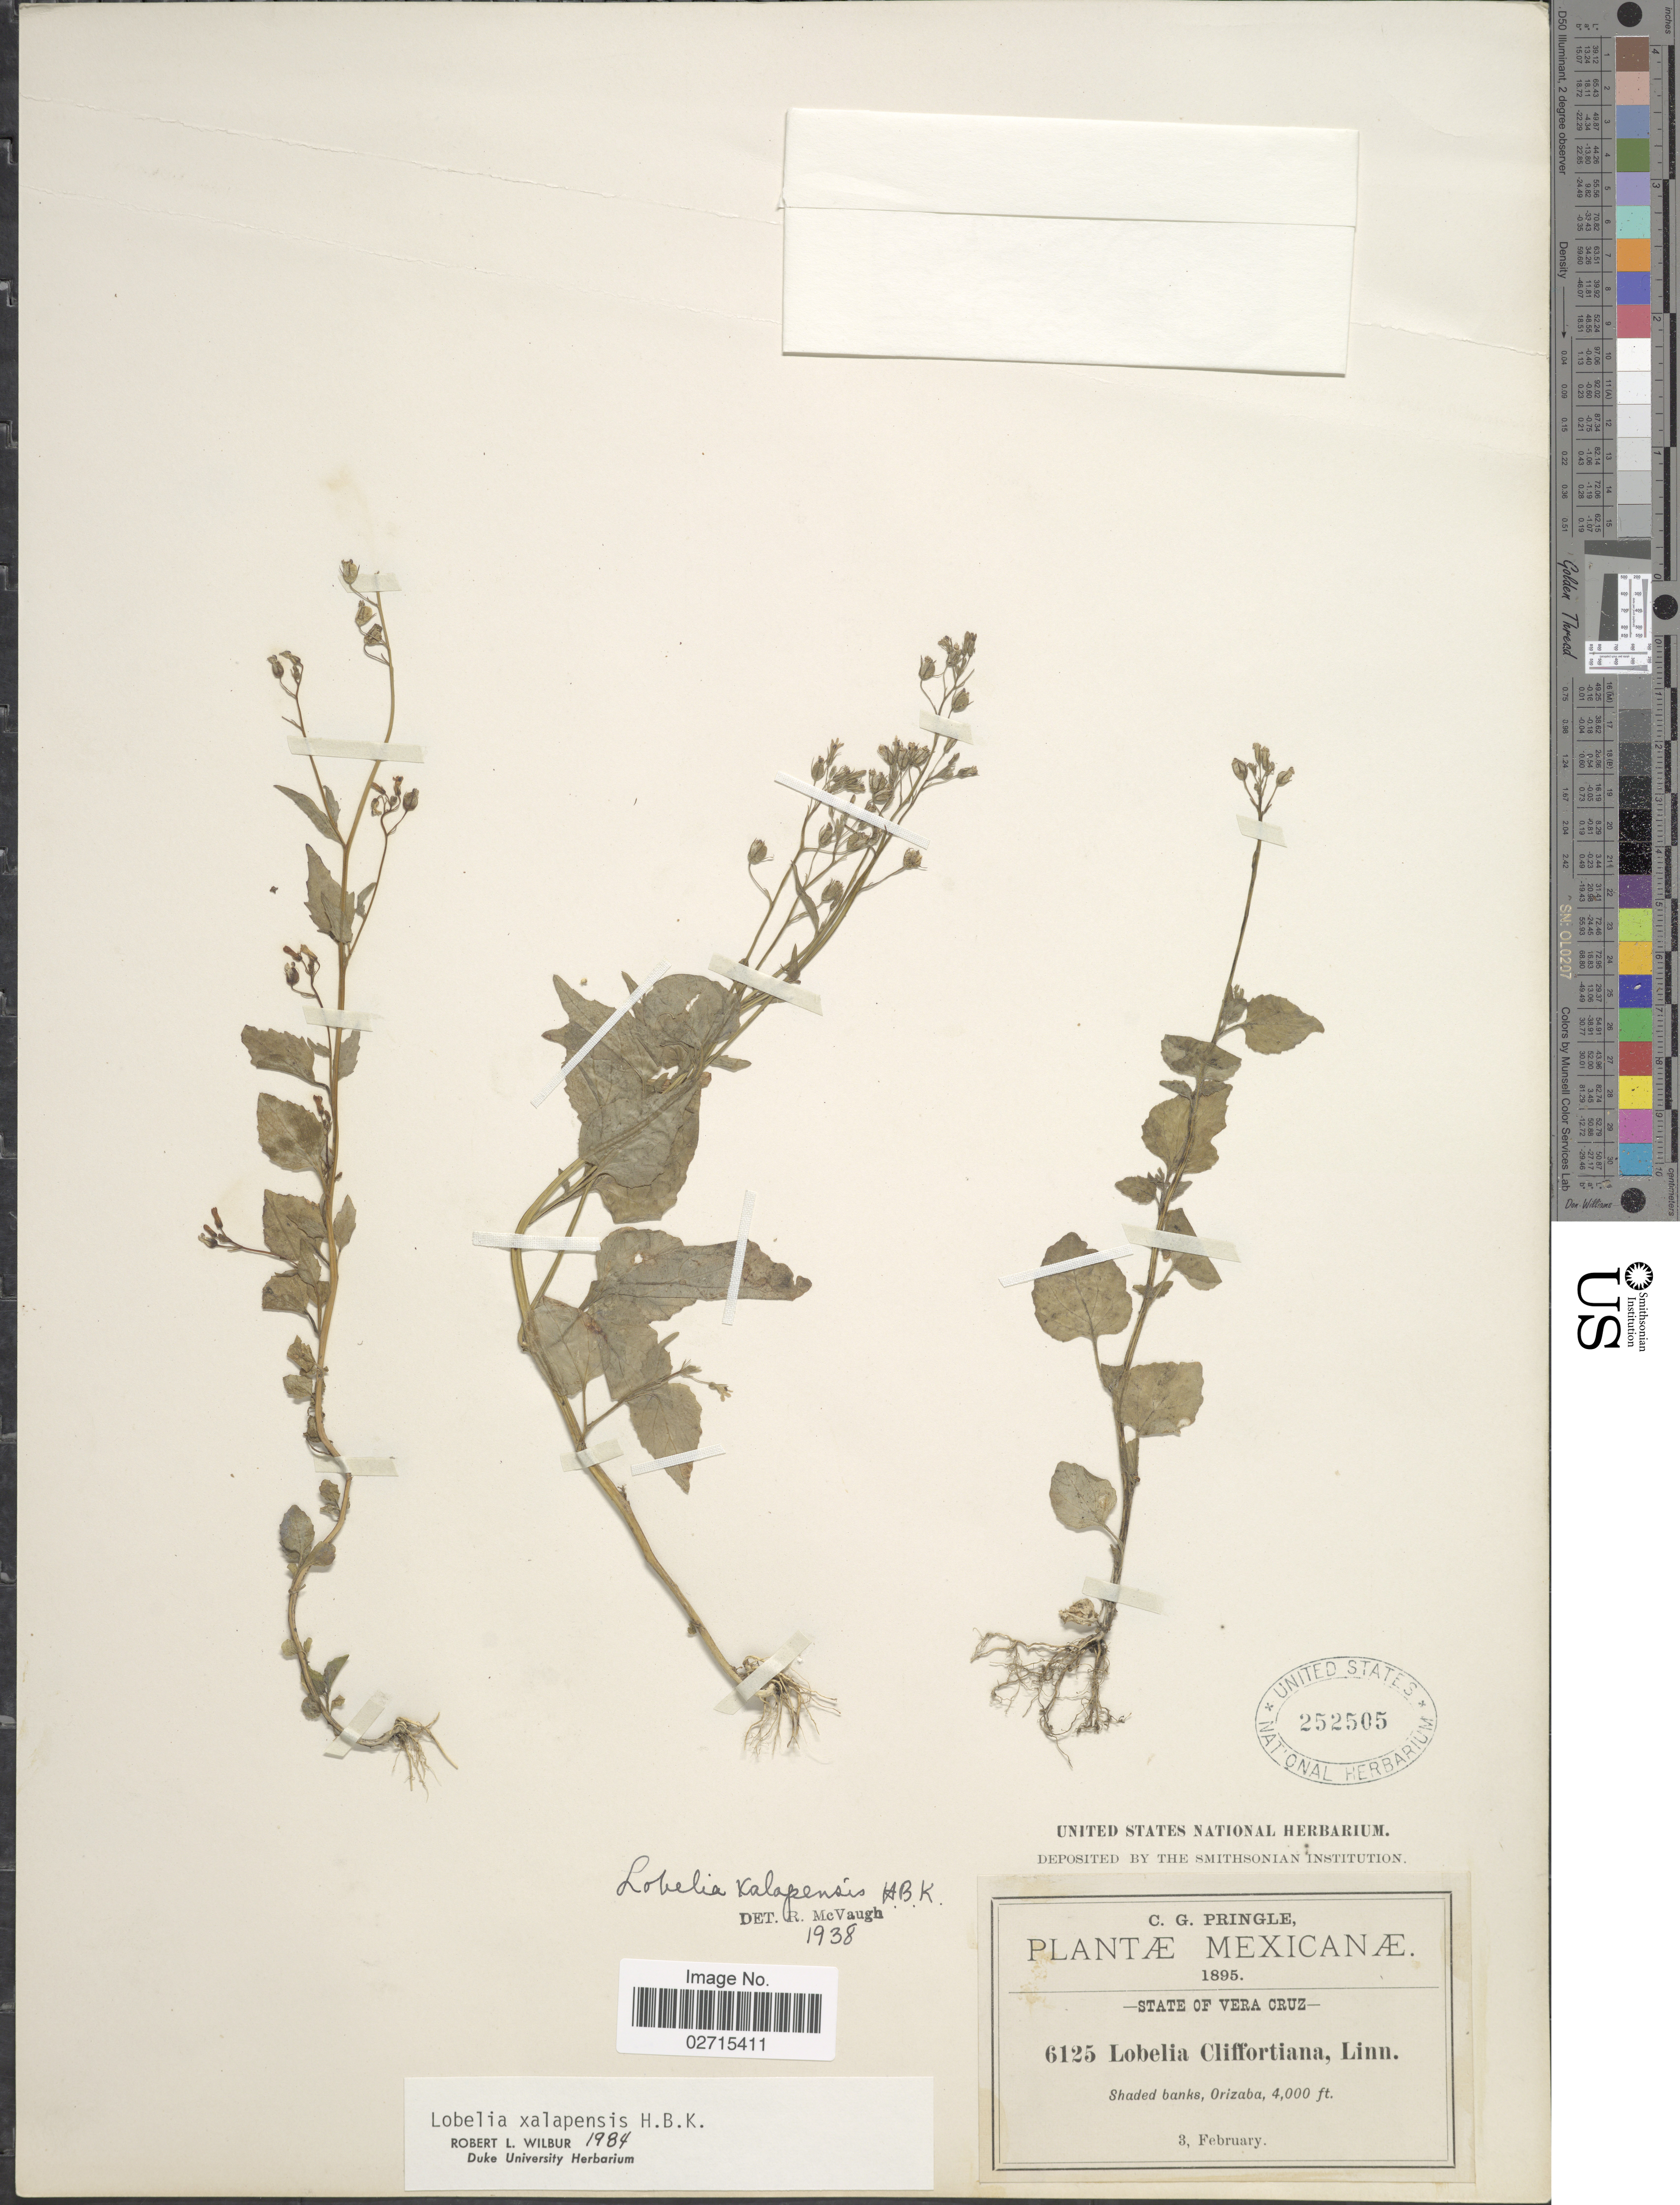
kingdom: Plantae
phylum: Tracheophyta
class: Magnoliopsida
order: Asterales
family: Campanulaceae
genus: Lobelia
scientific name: Lobelia xalapensis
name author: Kunth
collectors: C. G. Pringle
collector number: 6125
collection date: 1895-02-03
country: Mexico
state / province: Veracruz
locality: Shaded banks, Orizaba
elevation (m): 1219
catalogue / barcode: US 252505